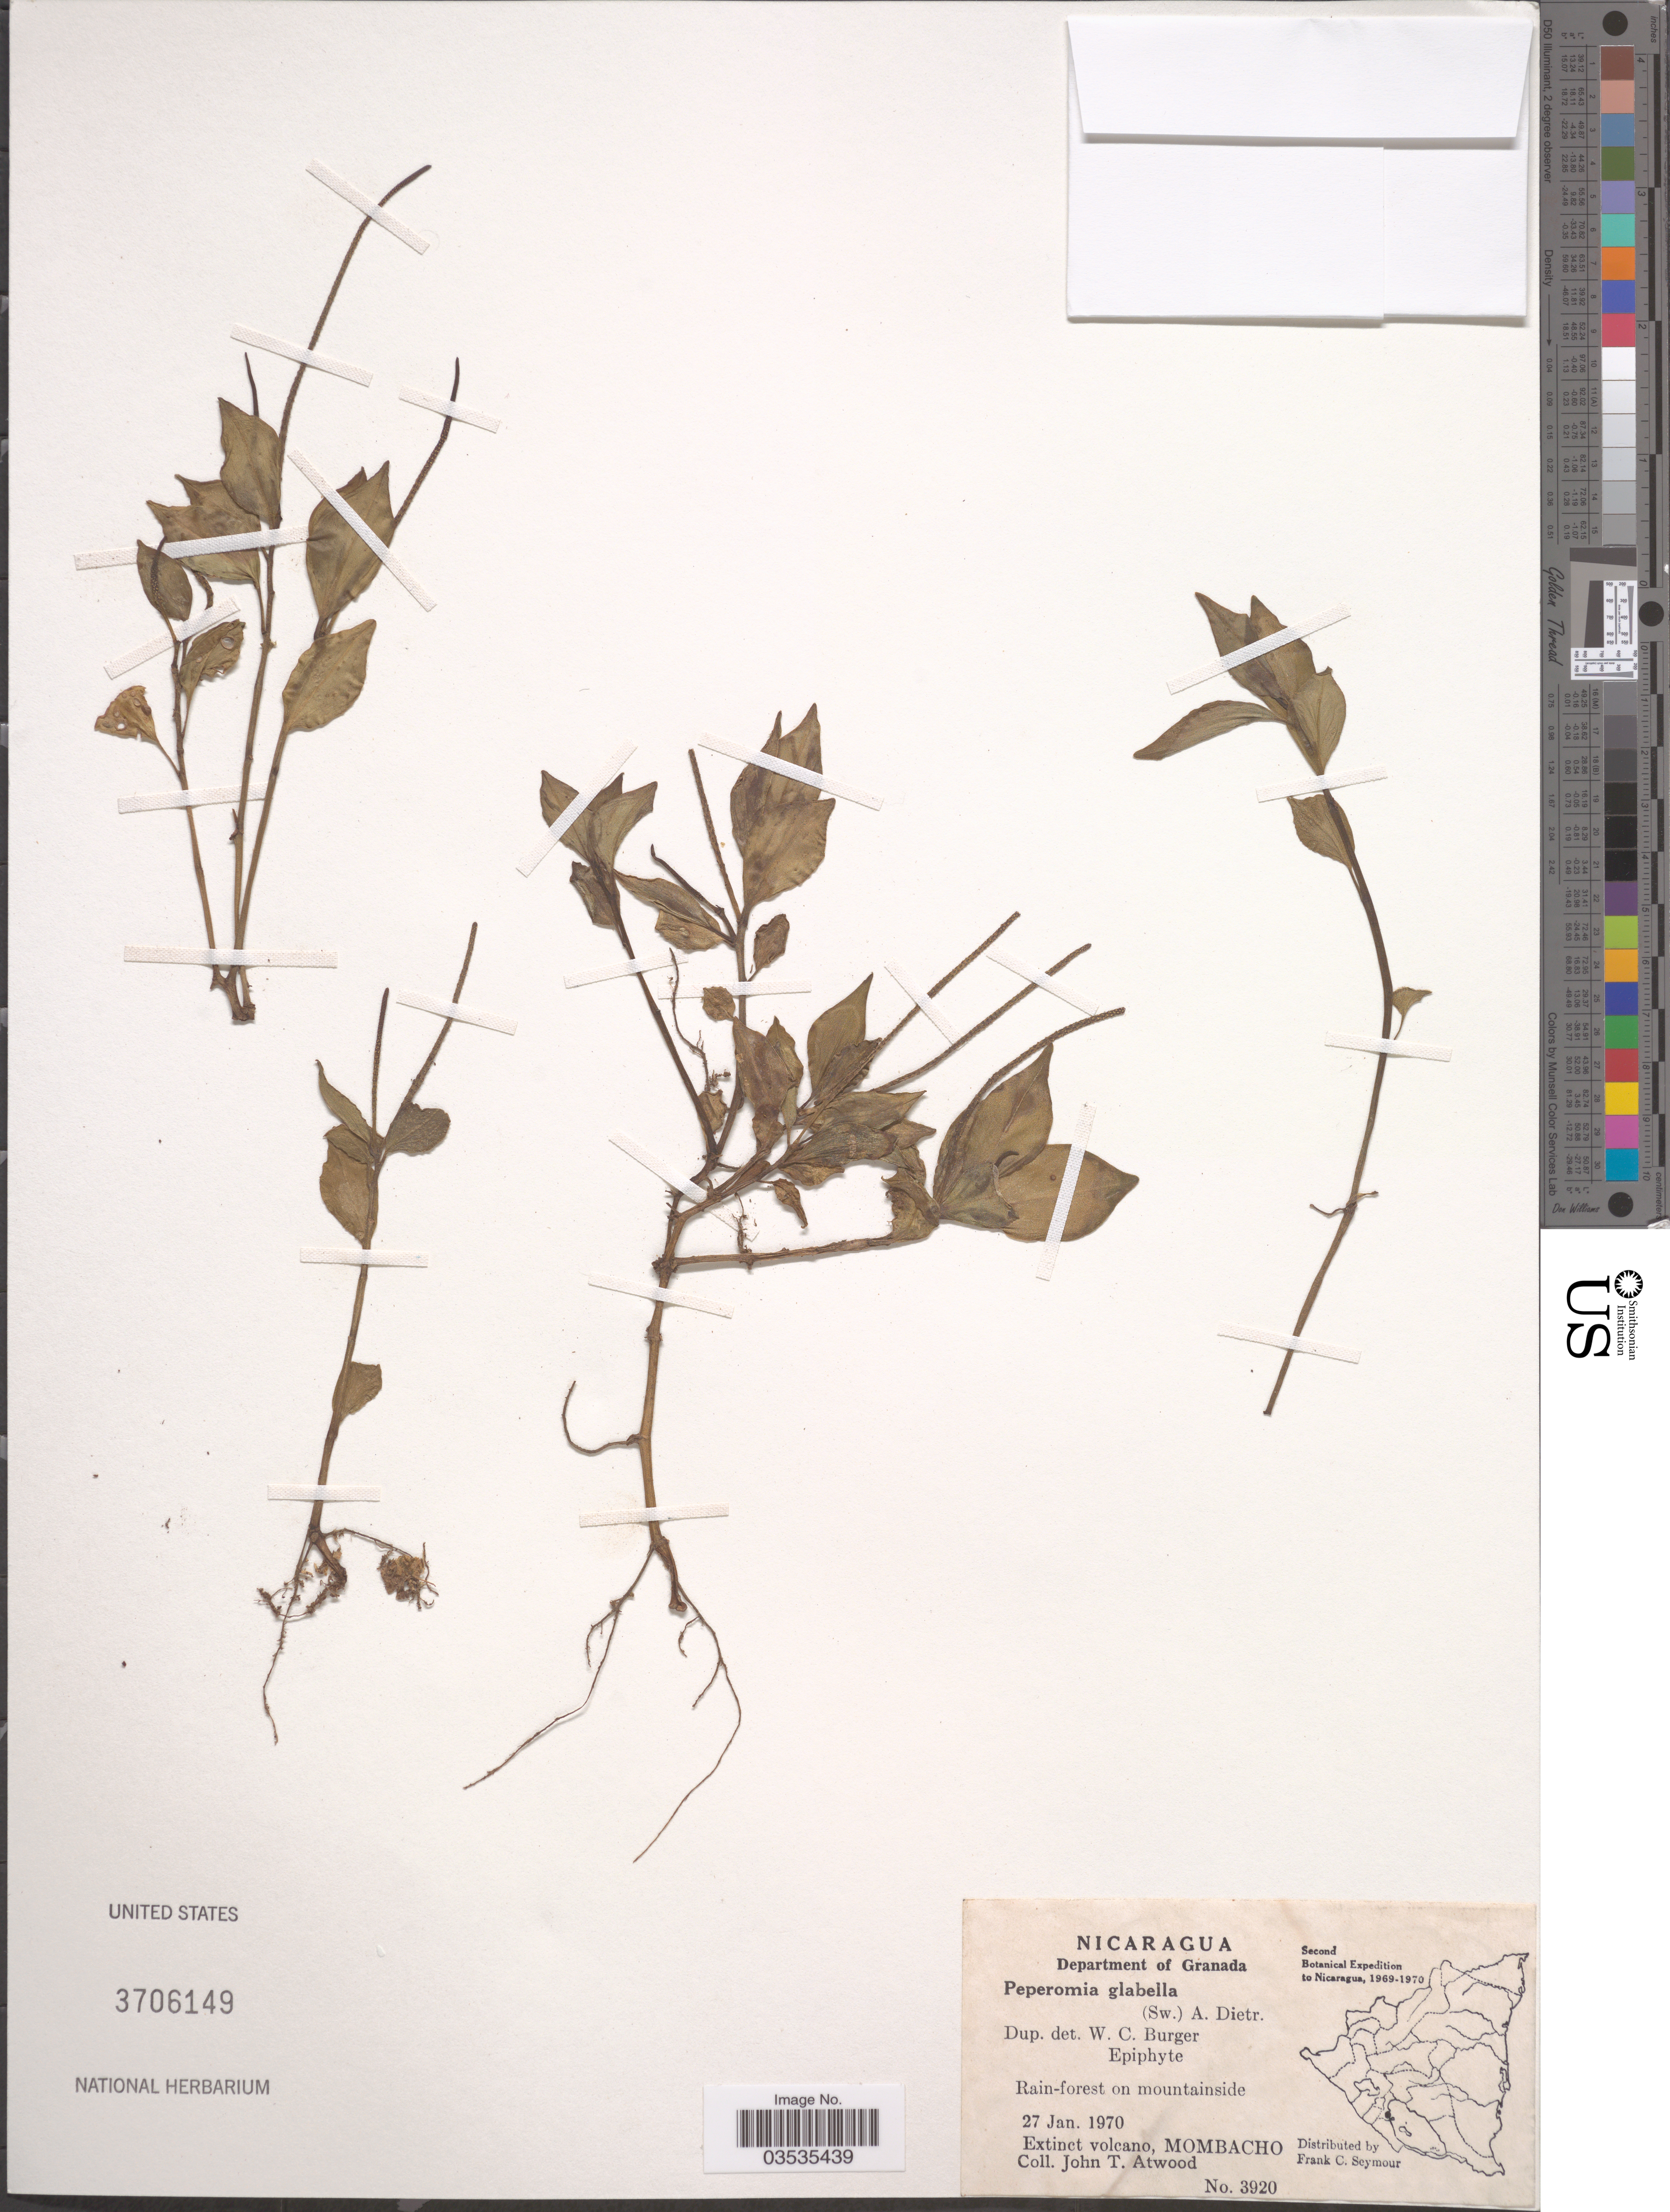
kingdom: Plantae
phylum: Tracheophyta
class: Magnoliopsida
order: Piperales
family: Piperaceae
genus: Peperomia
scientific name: Peperomia glabella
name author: (Sw.) A. Dietr.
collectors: J. T. Atwood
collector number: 3920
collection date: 1970-01-27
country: Nicaragua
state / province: Granada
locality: Department of Granada. Extinct volcano, Mombacho.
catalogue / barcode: US 3706149